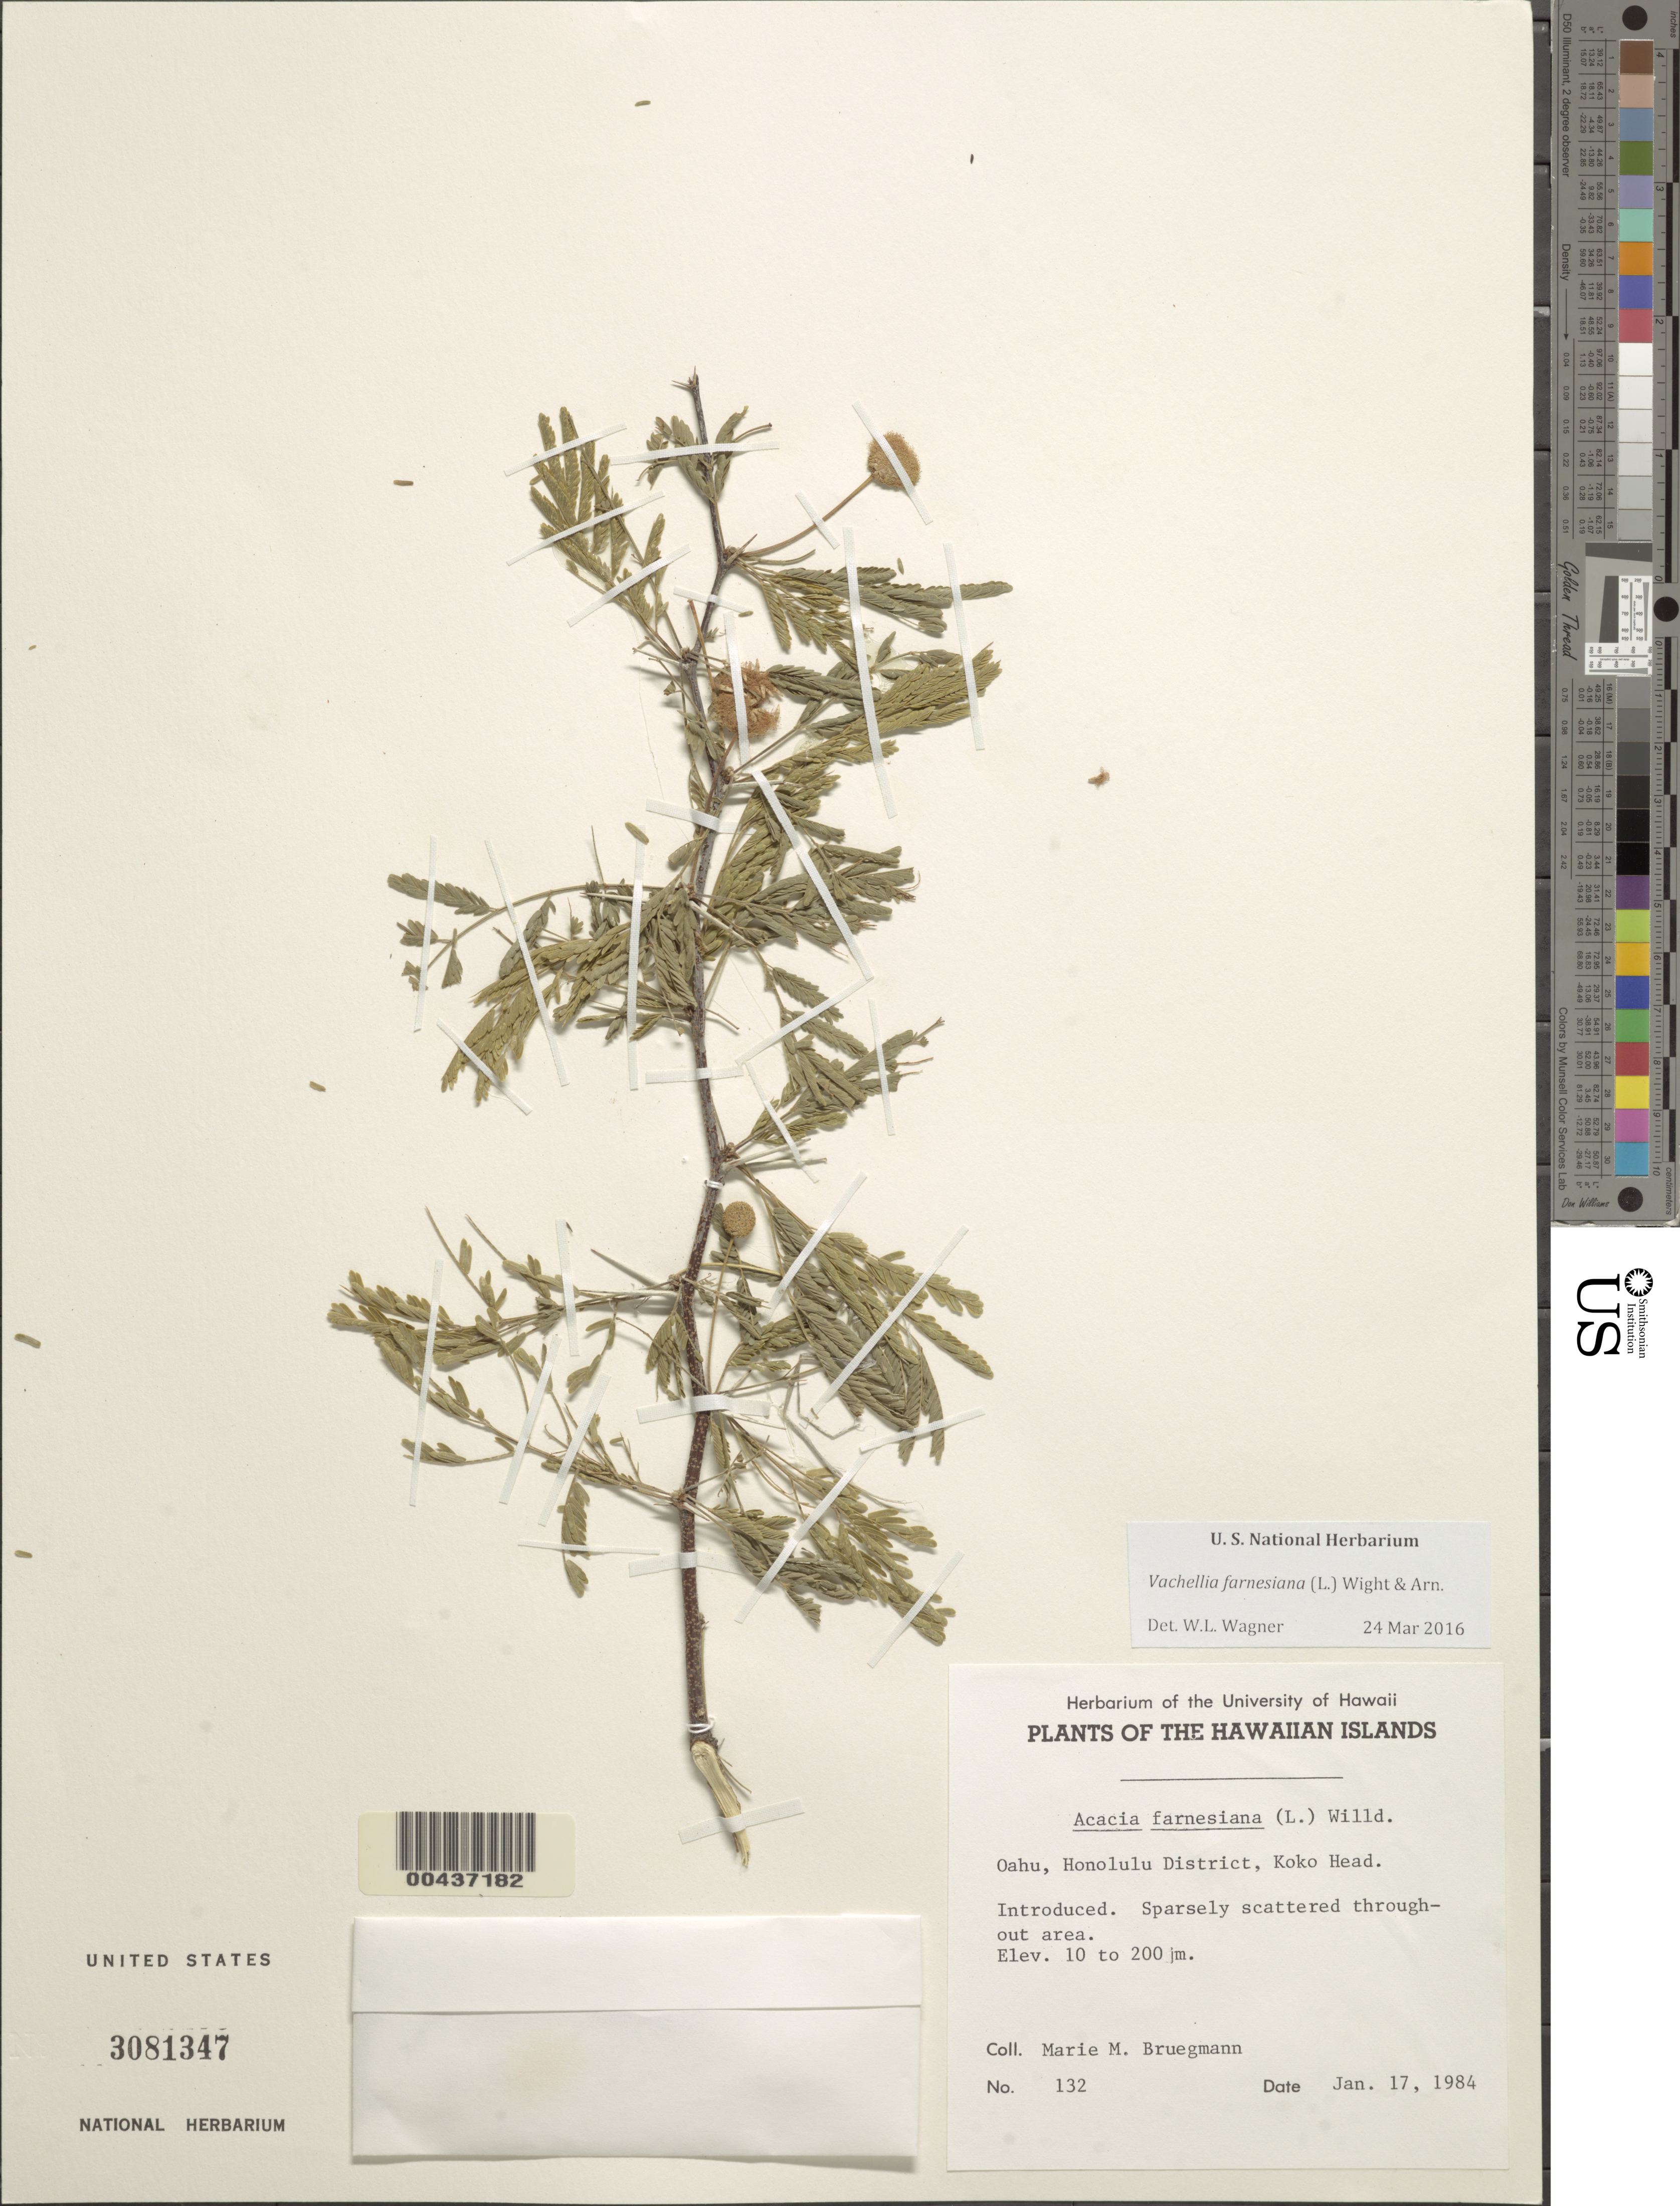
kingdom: Plantae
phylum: Tracheophyta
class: Magnoliopsida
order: Fabales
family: Fabaceae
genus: Vachellia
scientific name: Vachellia farnesiana var. farnesiana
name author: (L.) Wight & Arn.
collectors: M. Bruegmann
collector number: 132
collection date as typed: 17 Jan 1984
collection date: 1984-01-17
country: United States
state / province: Hawaii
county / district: Honolulu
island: Oahu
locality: Honolulu District, Koko Head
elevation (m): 10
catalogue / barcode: US 3081347